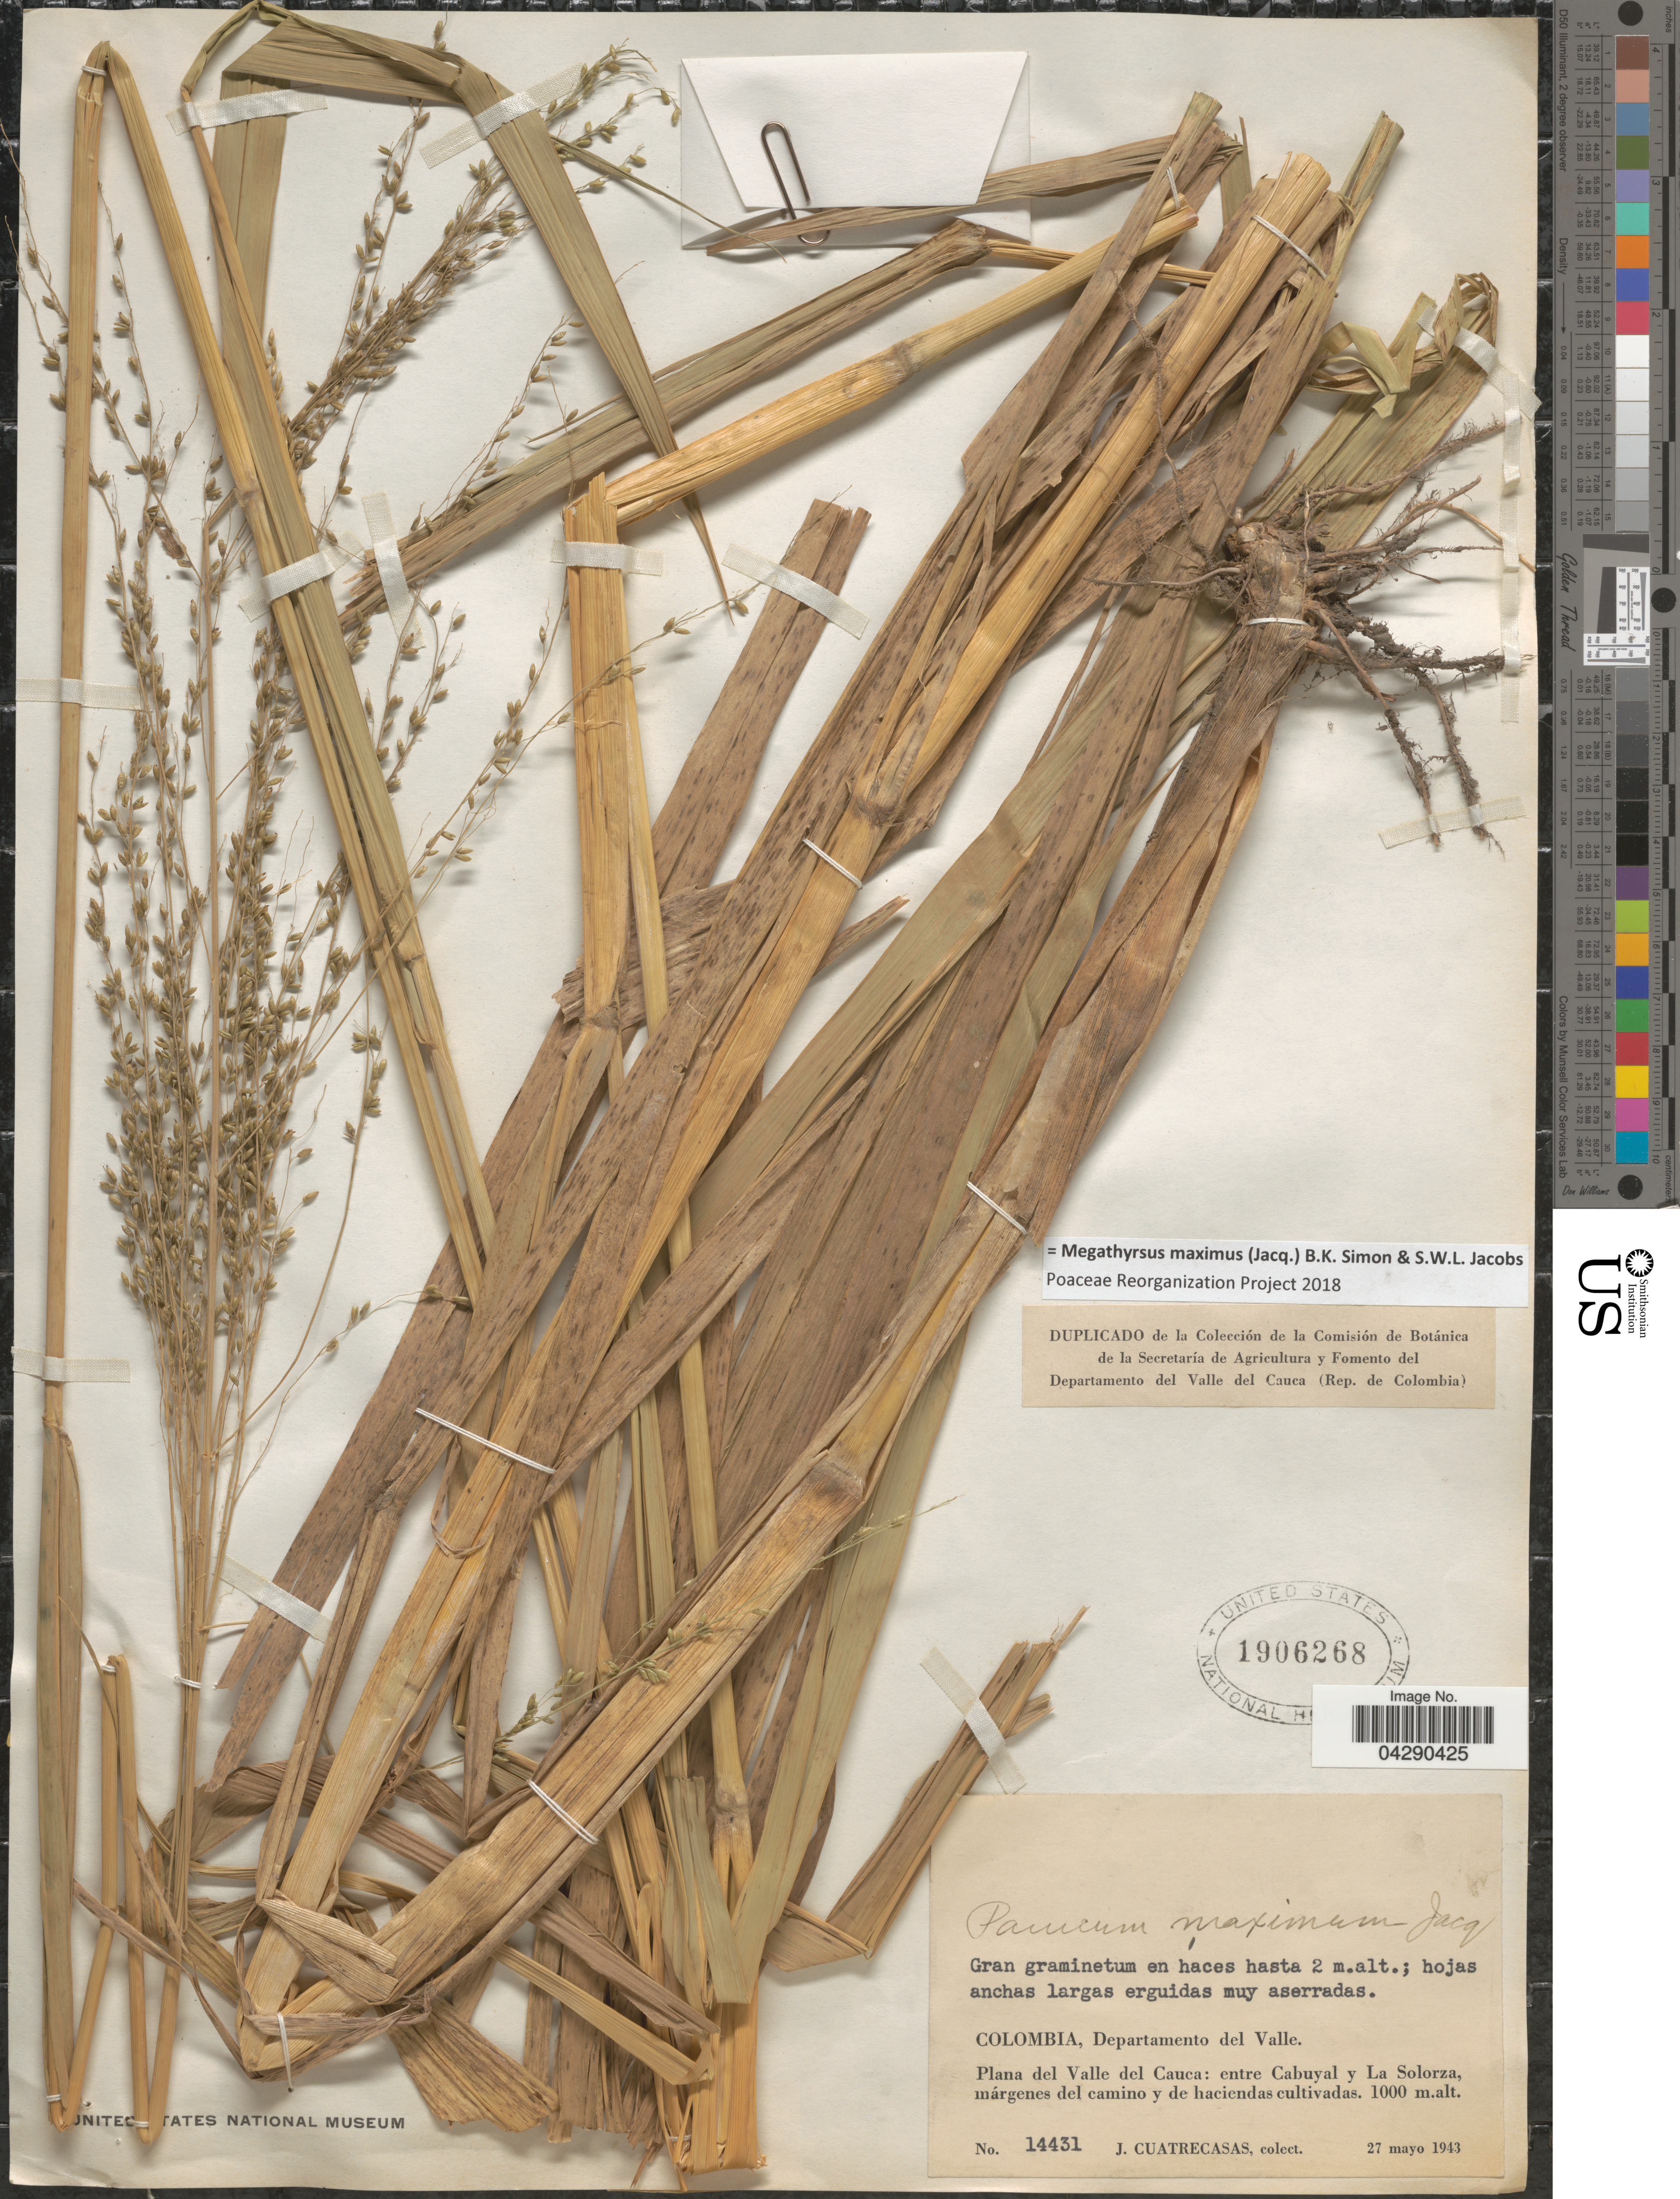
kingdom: Plantae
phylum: Tracheophyta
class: Liliopsida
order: Poales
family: Poaceae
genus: Megathyrsus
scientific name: Megathyrsus maximus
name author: (Jacq.) B.K. Simon & S.W.L. Jacobs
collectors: J. Cuatrecasas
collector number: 14431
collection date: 1943-05-27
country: Colombia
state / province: Valle del Cauca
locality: Departamento del Valle. Plana del Valle del Cauca: entre Cabuyal y La Solorza, márgenes del camino y de haciendas cultivadas.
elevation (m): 1000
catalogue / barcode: US 1906268